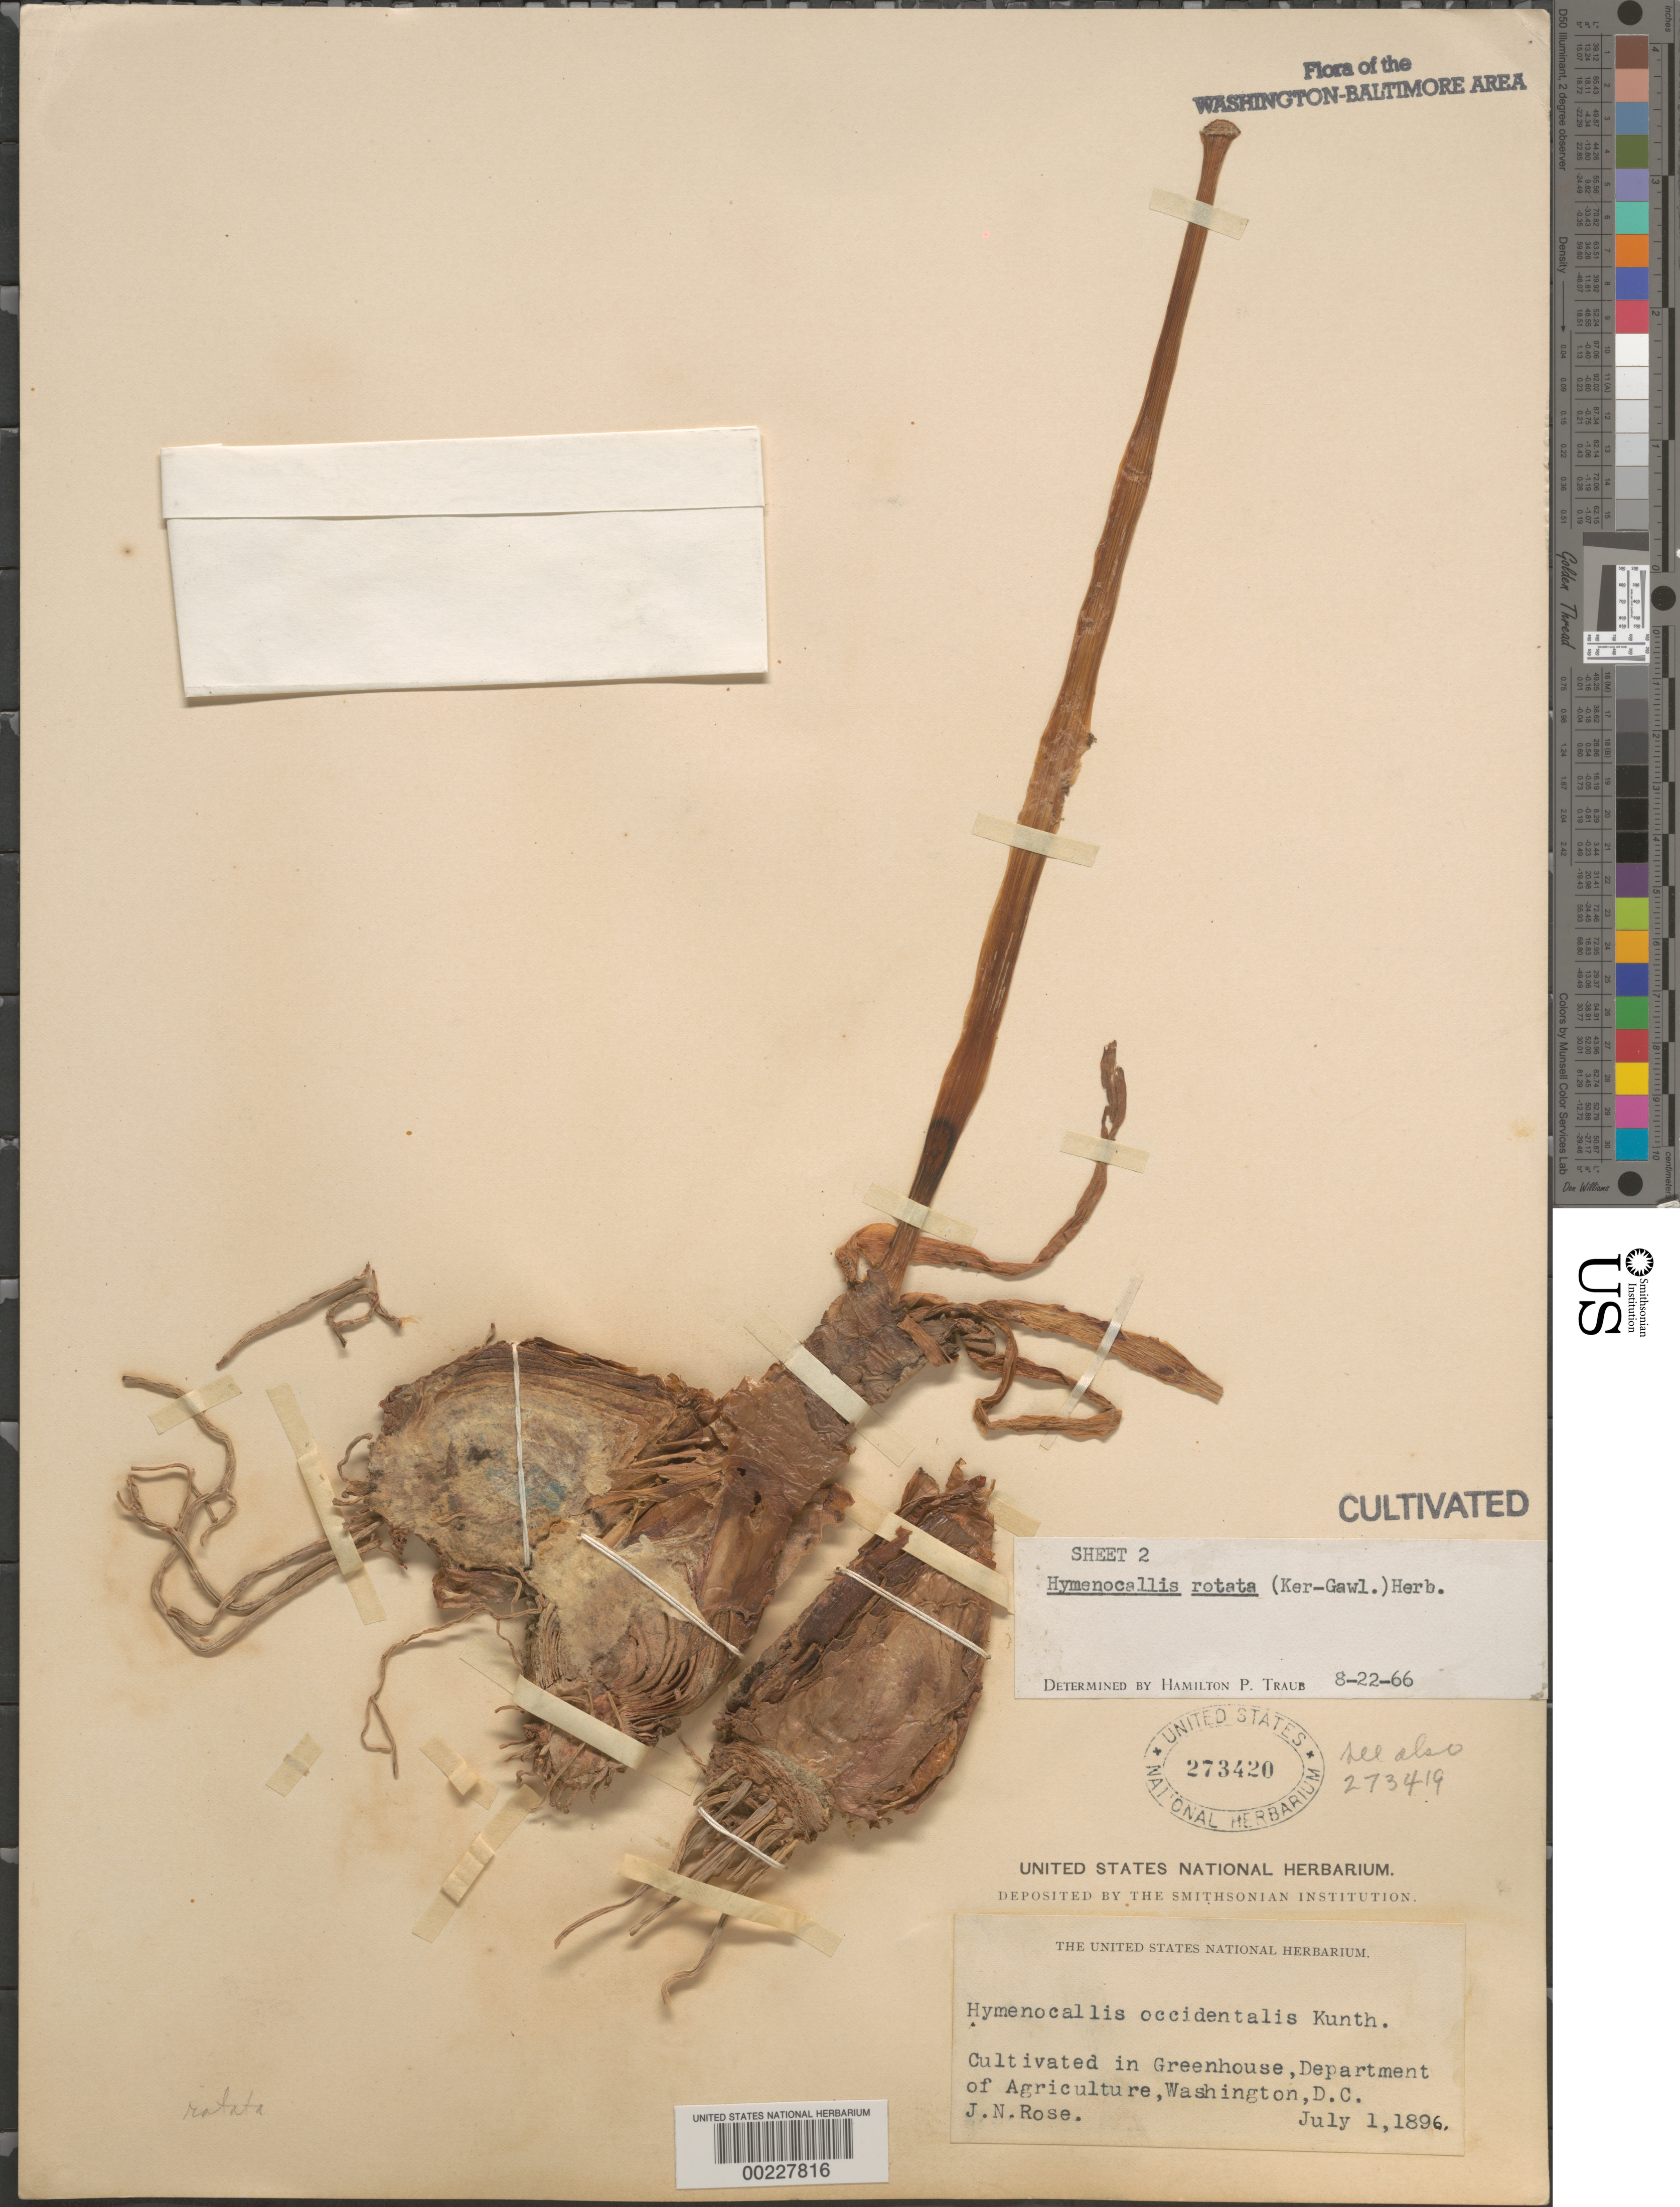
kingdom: Plantae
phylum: Tracheophyta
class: Liliopsida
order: Asparagales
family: Amaryllidaceae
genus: Hymenocallis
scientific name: Hymenocallis rotata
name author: (Ker Gawl.) Herb.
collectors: J. N. Rose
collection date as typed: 01 Jul 1896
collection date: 1896-07-01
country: United States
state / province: District of Columbia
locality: Greenhouse, Dept. of Agriculture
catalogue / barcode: US 273420